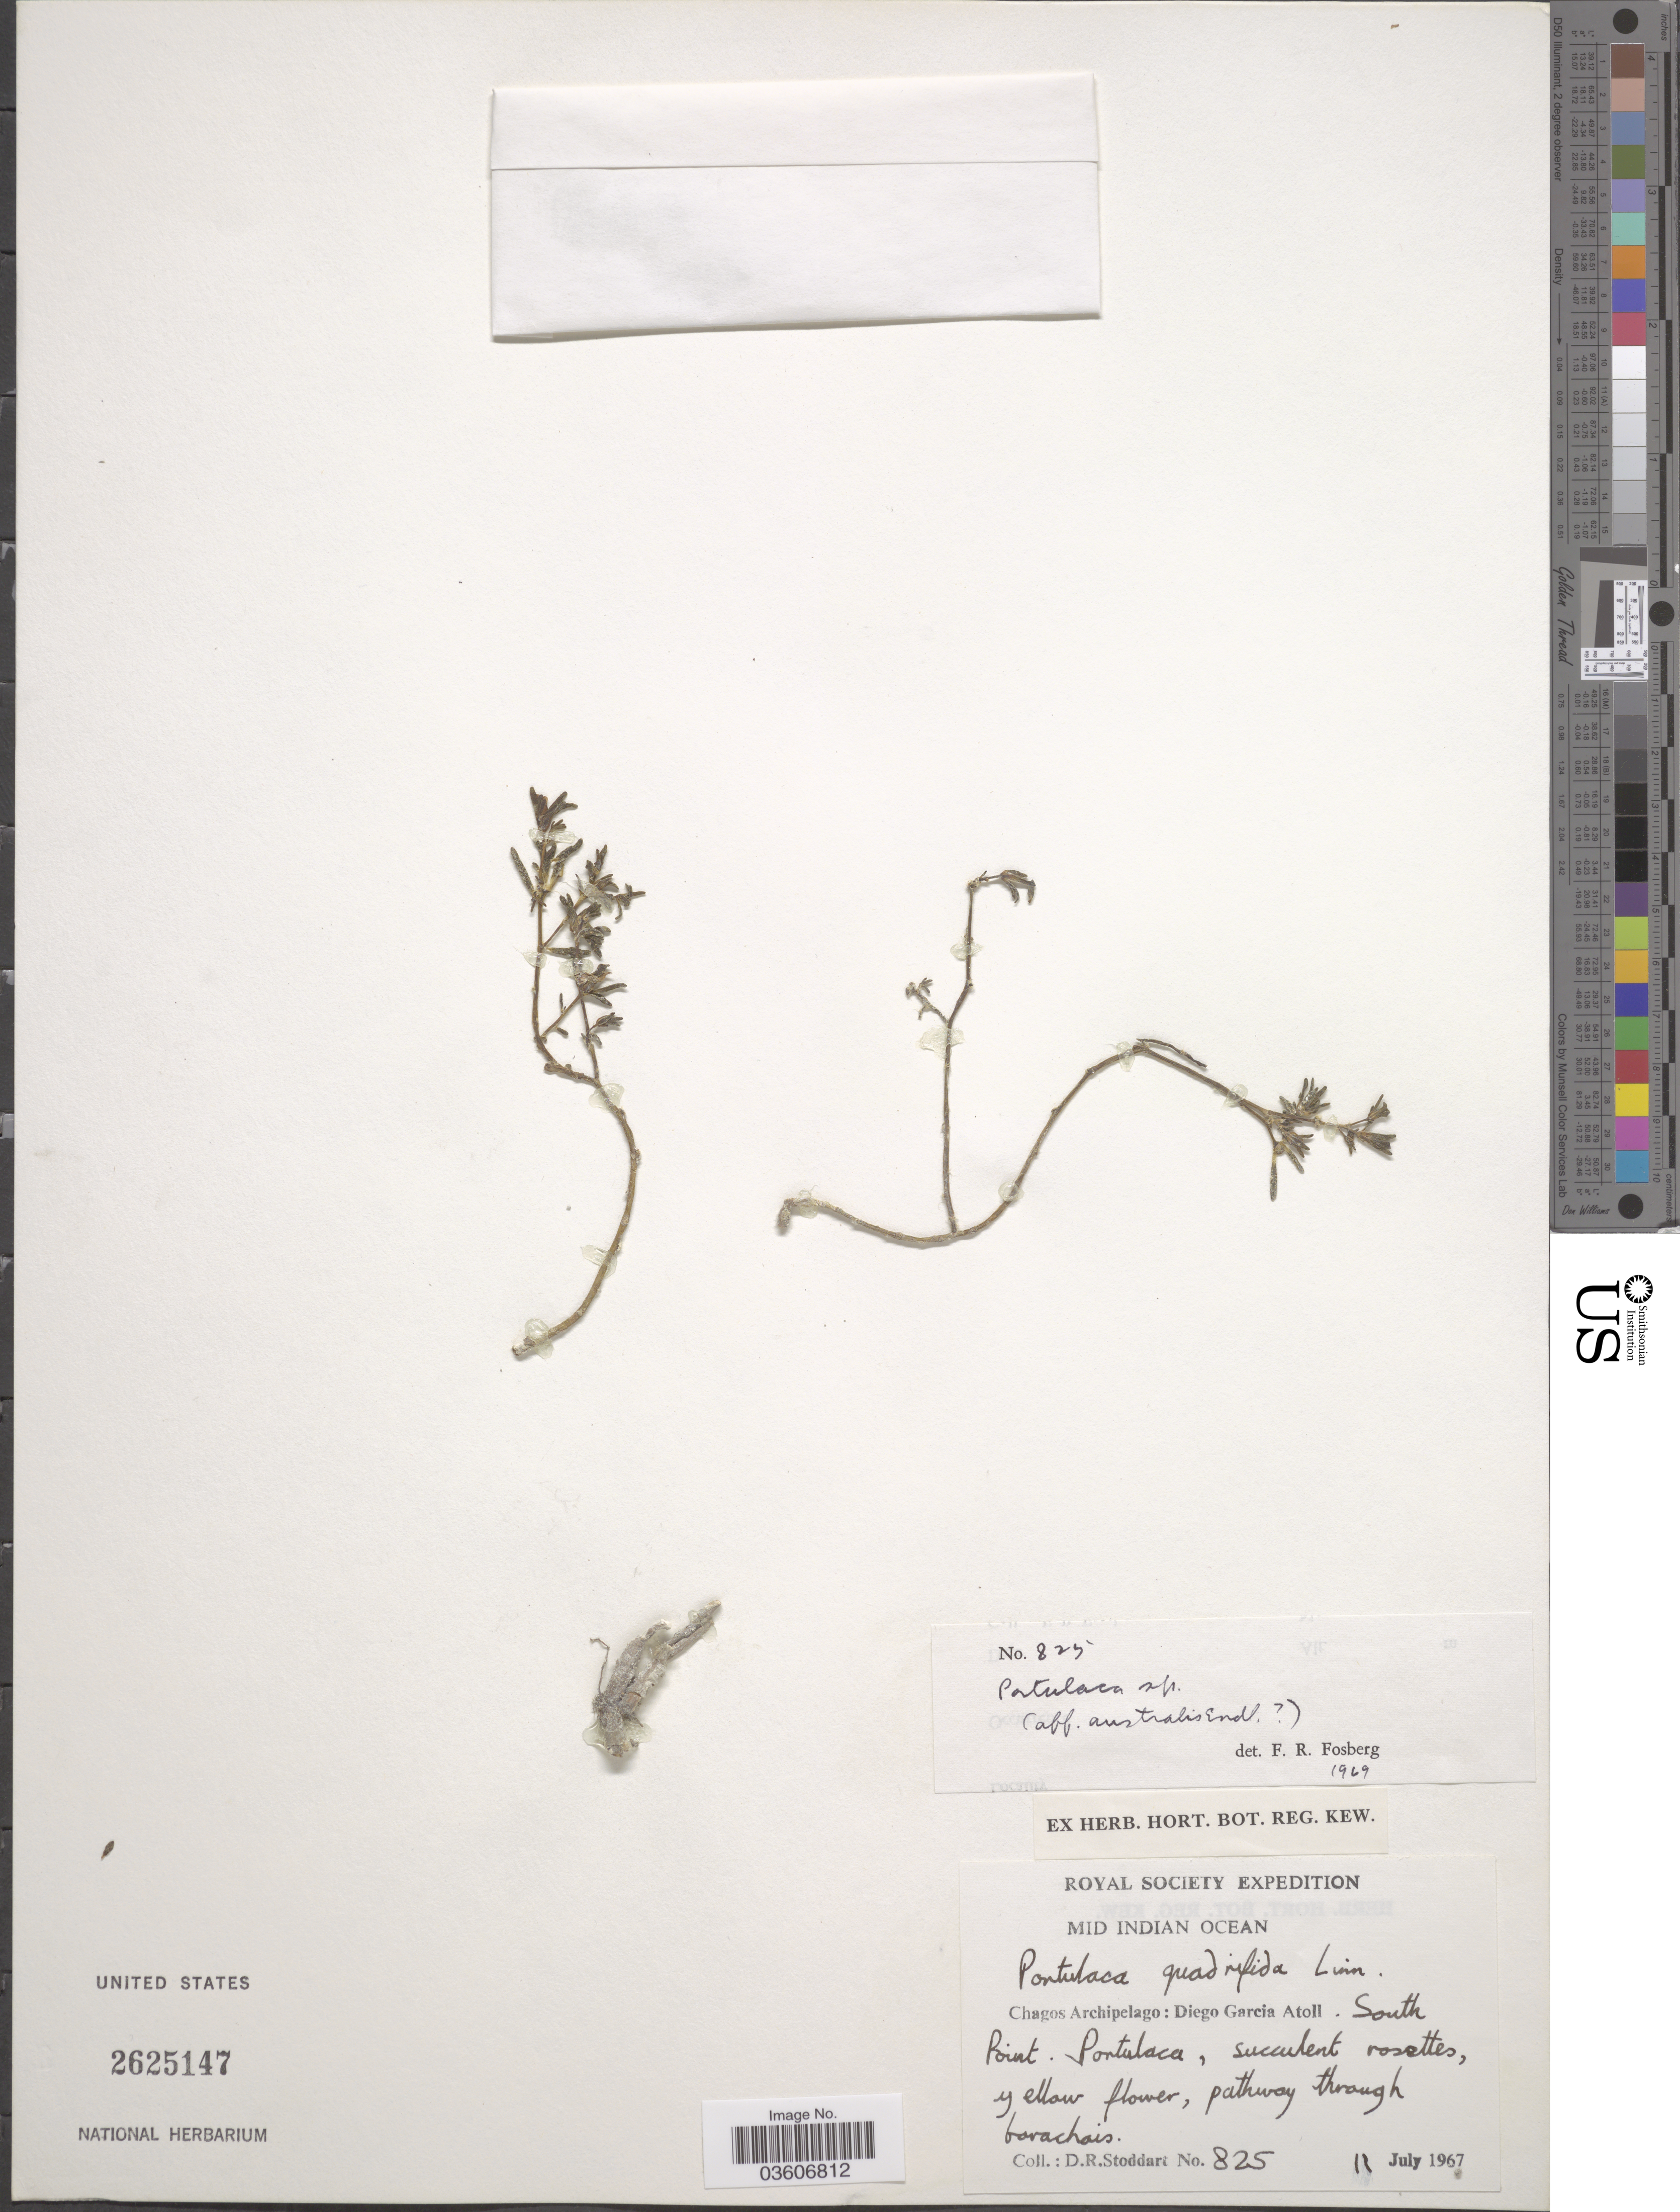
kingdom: Plantae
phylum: Tracheophyta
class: Magnoliopsida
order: Caryophyllales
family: Portulacaceae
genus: Portulaca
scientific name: Portulaca australis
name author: Endl.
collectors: D. R. Stoddart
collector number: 825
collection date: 1967-07-11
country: British Indian Ocean Territory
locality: Mid Indian Ocean. Chagos Archipelago: Diego Garcia Atoll. South Point. Pontulaca.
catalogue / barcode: US 2625147